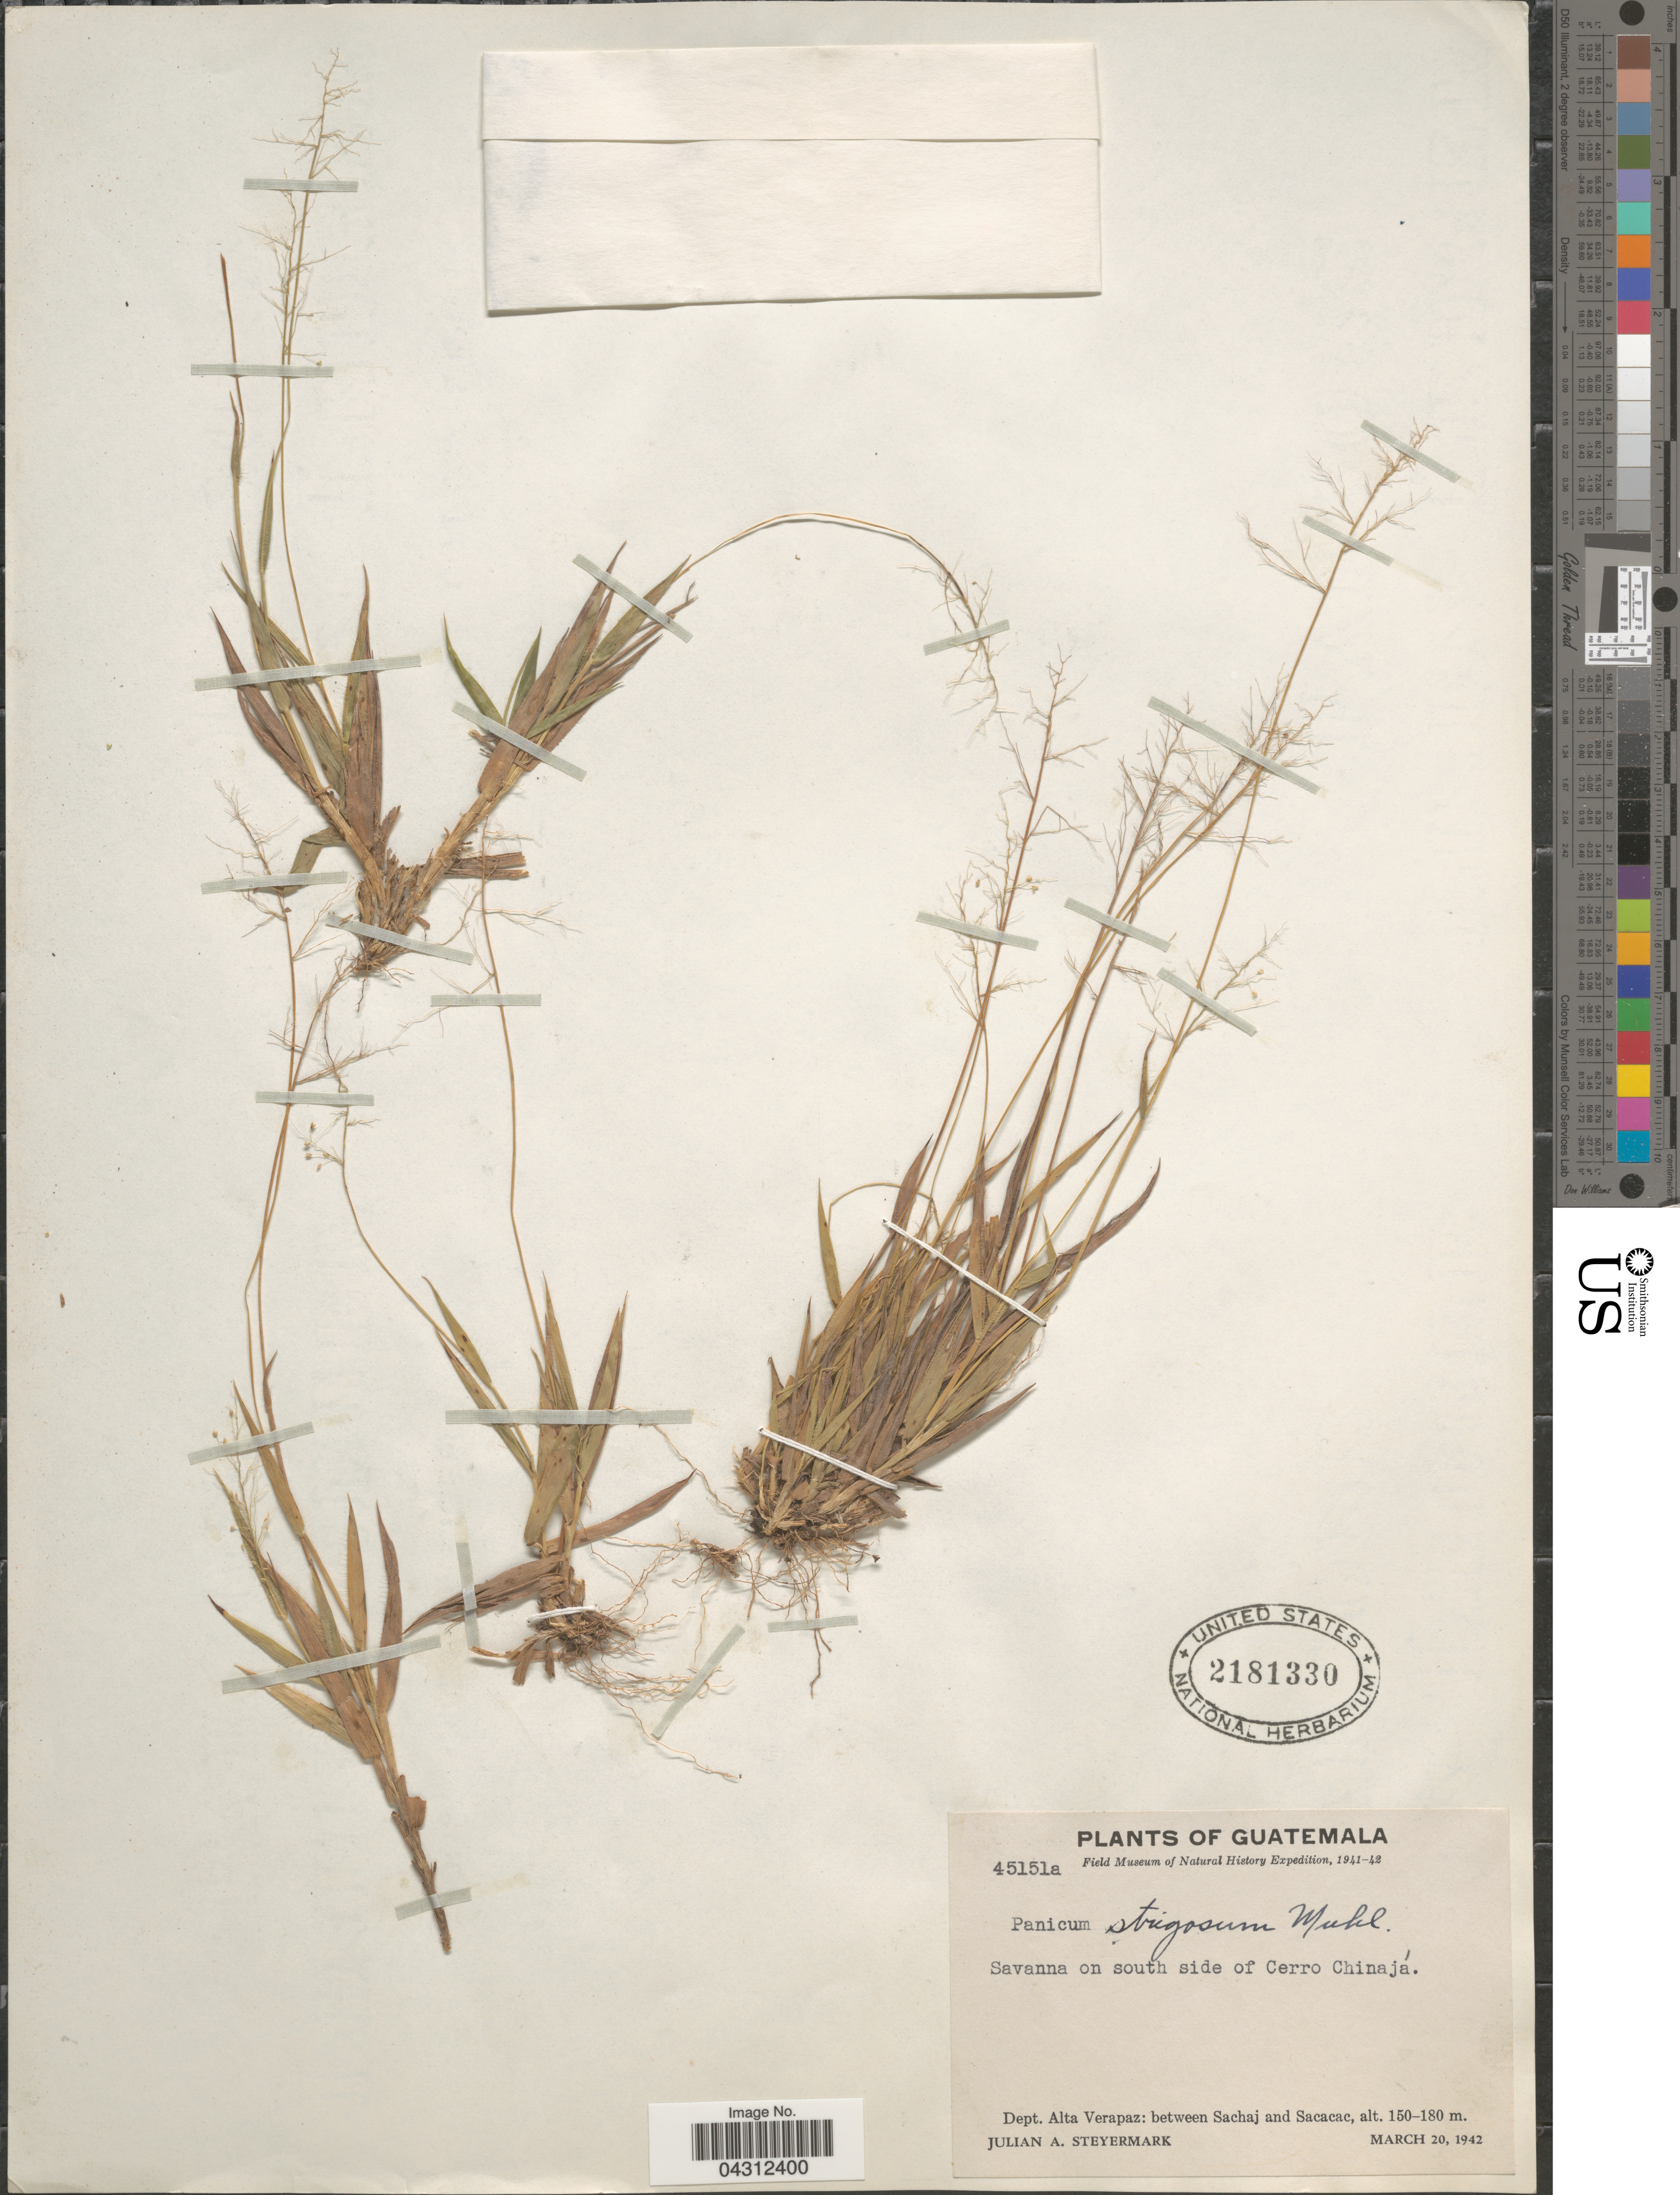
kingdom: Plantae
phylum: Tracheophyta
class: Liliopsida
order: Poales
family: Poaceae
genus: Dichanthelium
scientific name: Dichanthelium strigosum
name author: (Muhl. ex Elliott) Freckmann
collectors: J. Steyermark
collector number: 45151a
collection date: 1942-03-20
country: Guatemala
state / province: Alta Verapaz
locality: Field Museum of Natural History Expedition, 1941-42. Savanna on south side of Cerro Chinajá. Dept. Alta Verapaz: between Sachaj and Sacacac.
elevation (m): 150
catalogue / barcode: US 2181330